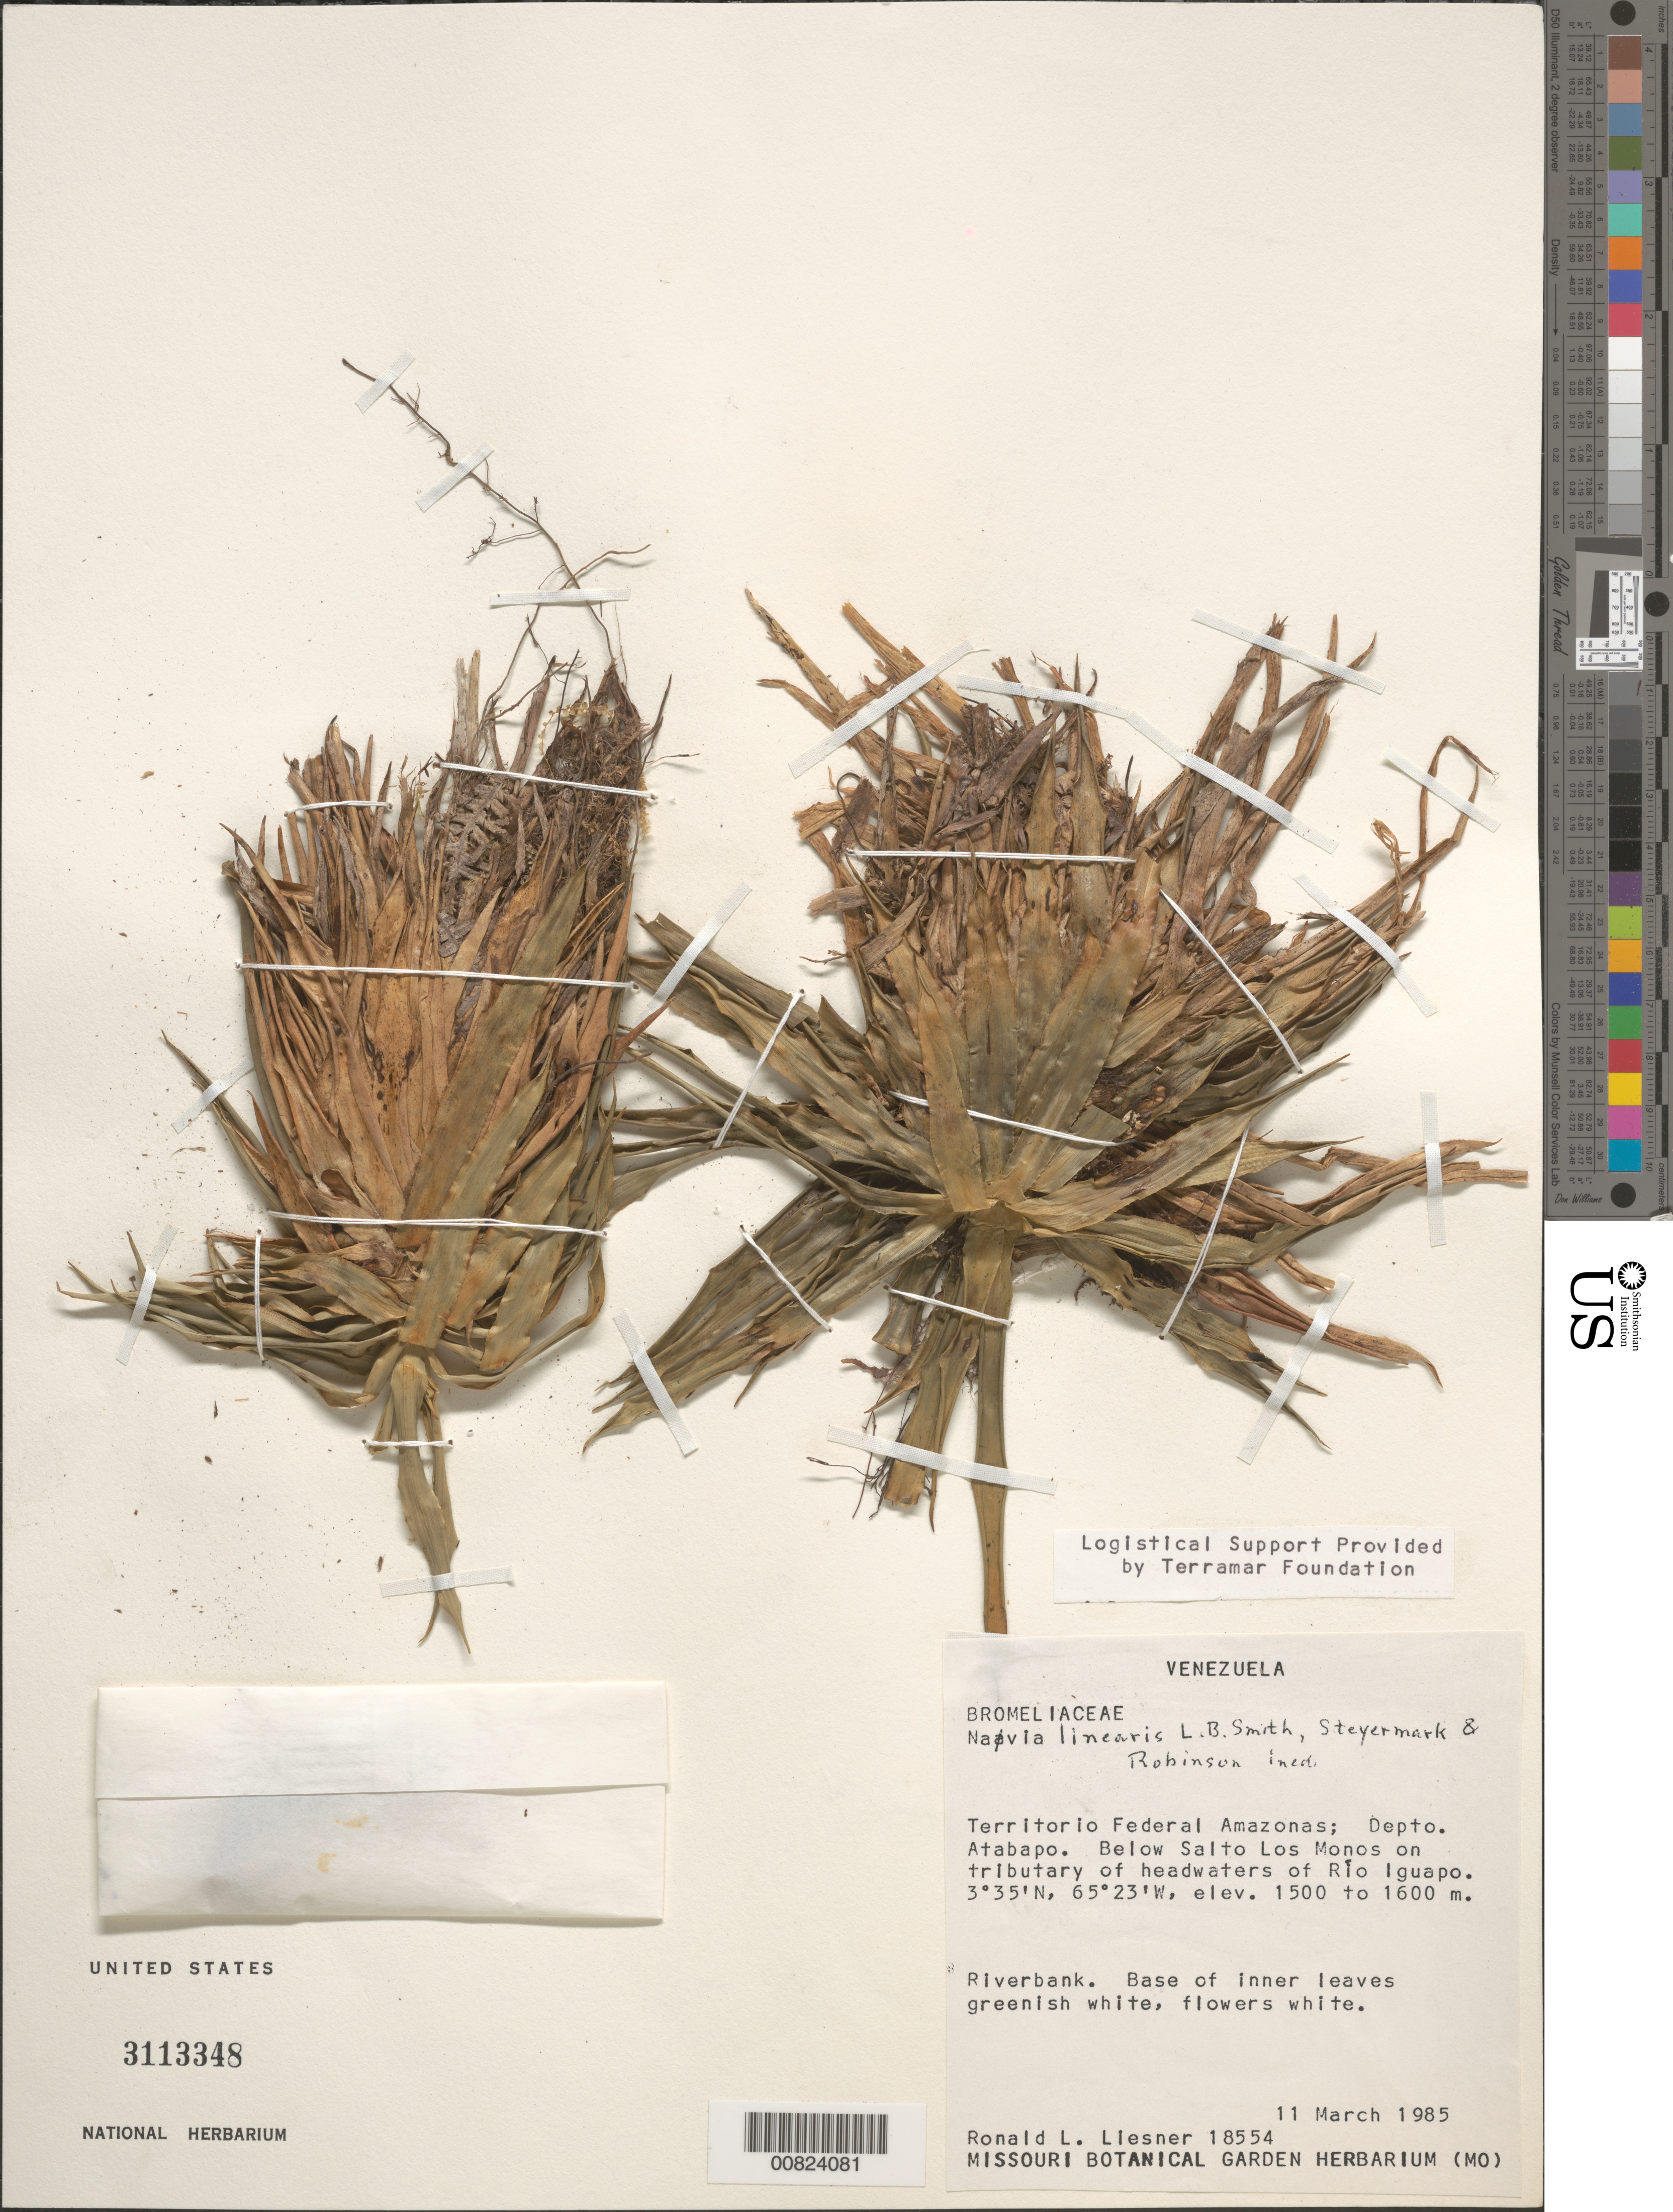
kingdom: Plantae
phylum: Tracheophyta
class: Liliopsida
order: Poales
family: Bromeliaceae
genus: Navia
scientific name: Navia linearis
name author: L.B. Sm.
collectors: R. L. Liesner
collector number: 18554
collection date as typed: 11-Mar-85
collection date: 1985-03-11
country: Venezuela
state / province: Amazonas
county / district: Atabapo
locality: Río Iguapo, below Salto Los Monos on tributary of headwaters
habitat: Riverbank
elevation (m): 1500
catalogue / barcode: US 3113348